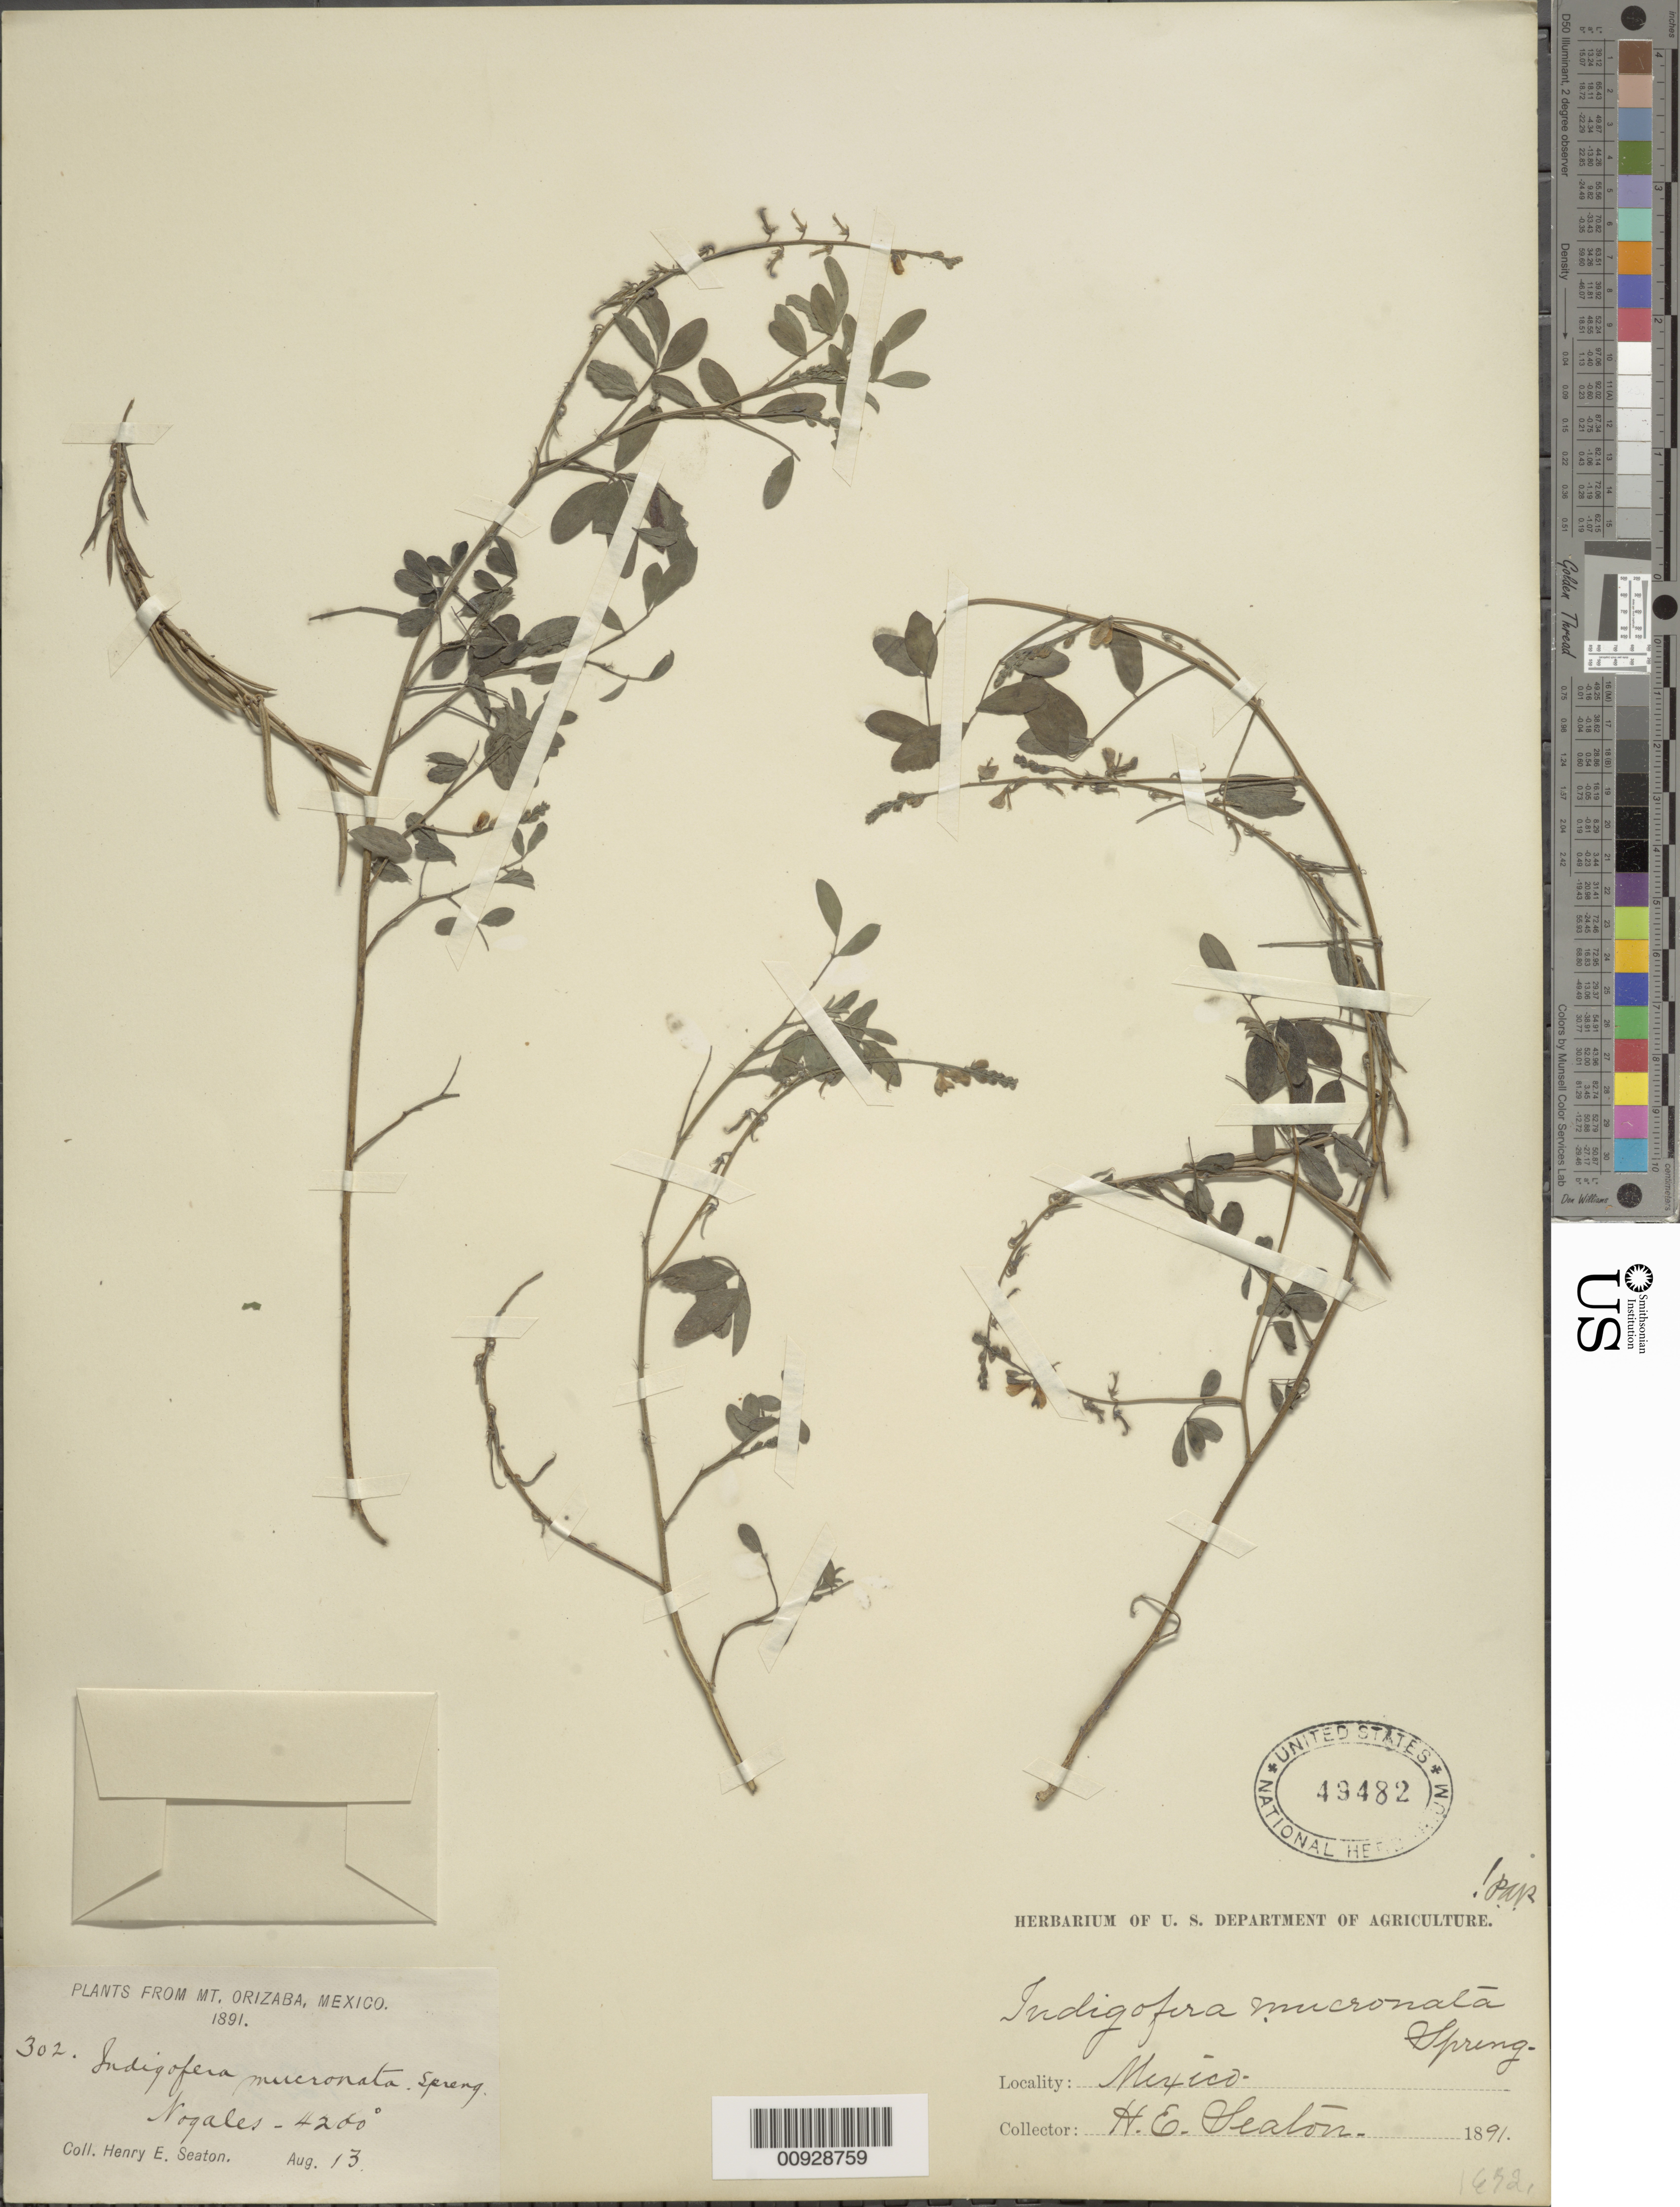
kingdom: Plantae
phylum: Tracheophyta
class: Magnoliopsida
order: Fabales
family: Fabaceae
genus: Indigofera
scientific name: Indigofera mucronata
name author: Lam.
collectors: H. E. Seaton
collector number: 302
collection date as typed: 14 Aug 1891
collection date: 1891-08-14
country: Mexico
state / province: Veracruz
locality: Nogales.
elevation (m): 1280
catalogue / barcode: US 49482